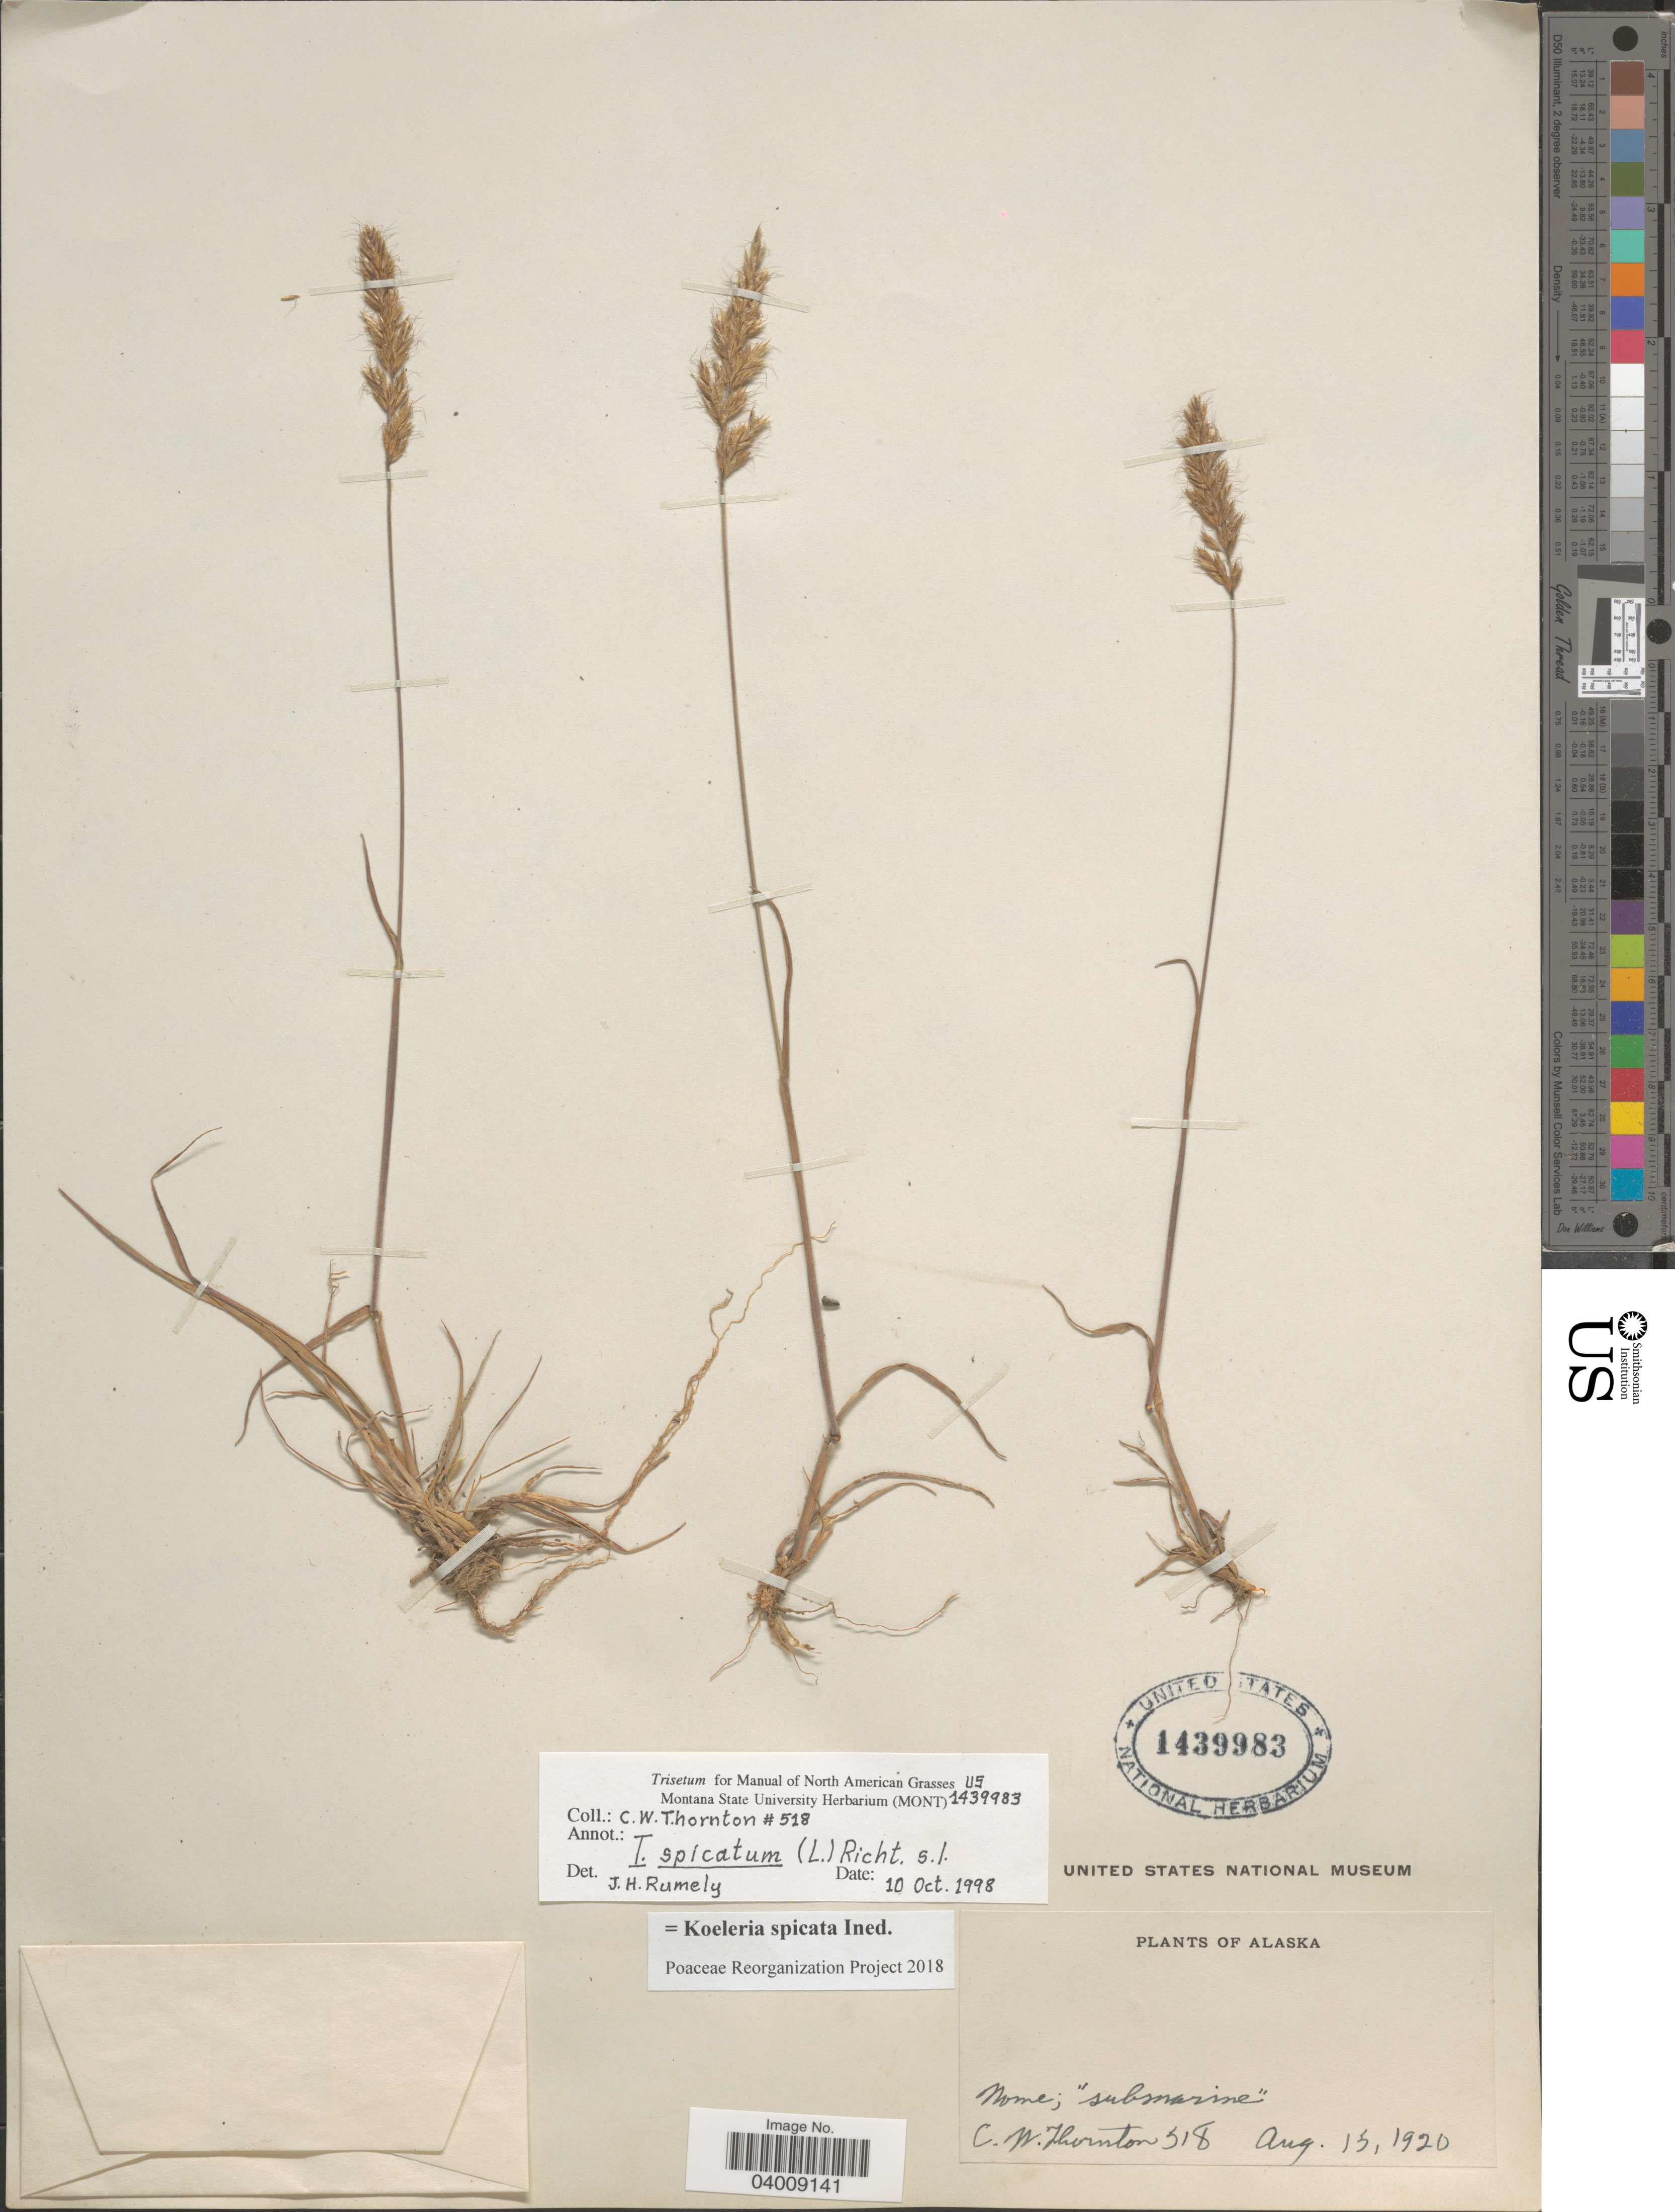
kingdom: Plantae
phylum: Tracheophyta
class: Liliopsida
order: Poales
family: Poaceae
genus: Koeleria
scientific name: Koeleria spicata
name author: (L.) Barberá et al.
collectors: C. Thornton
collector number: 518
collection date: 1920-08-15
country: United States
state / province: Alaska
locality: Nome; "submarine".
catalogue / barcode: US 1439983